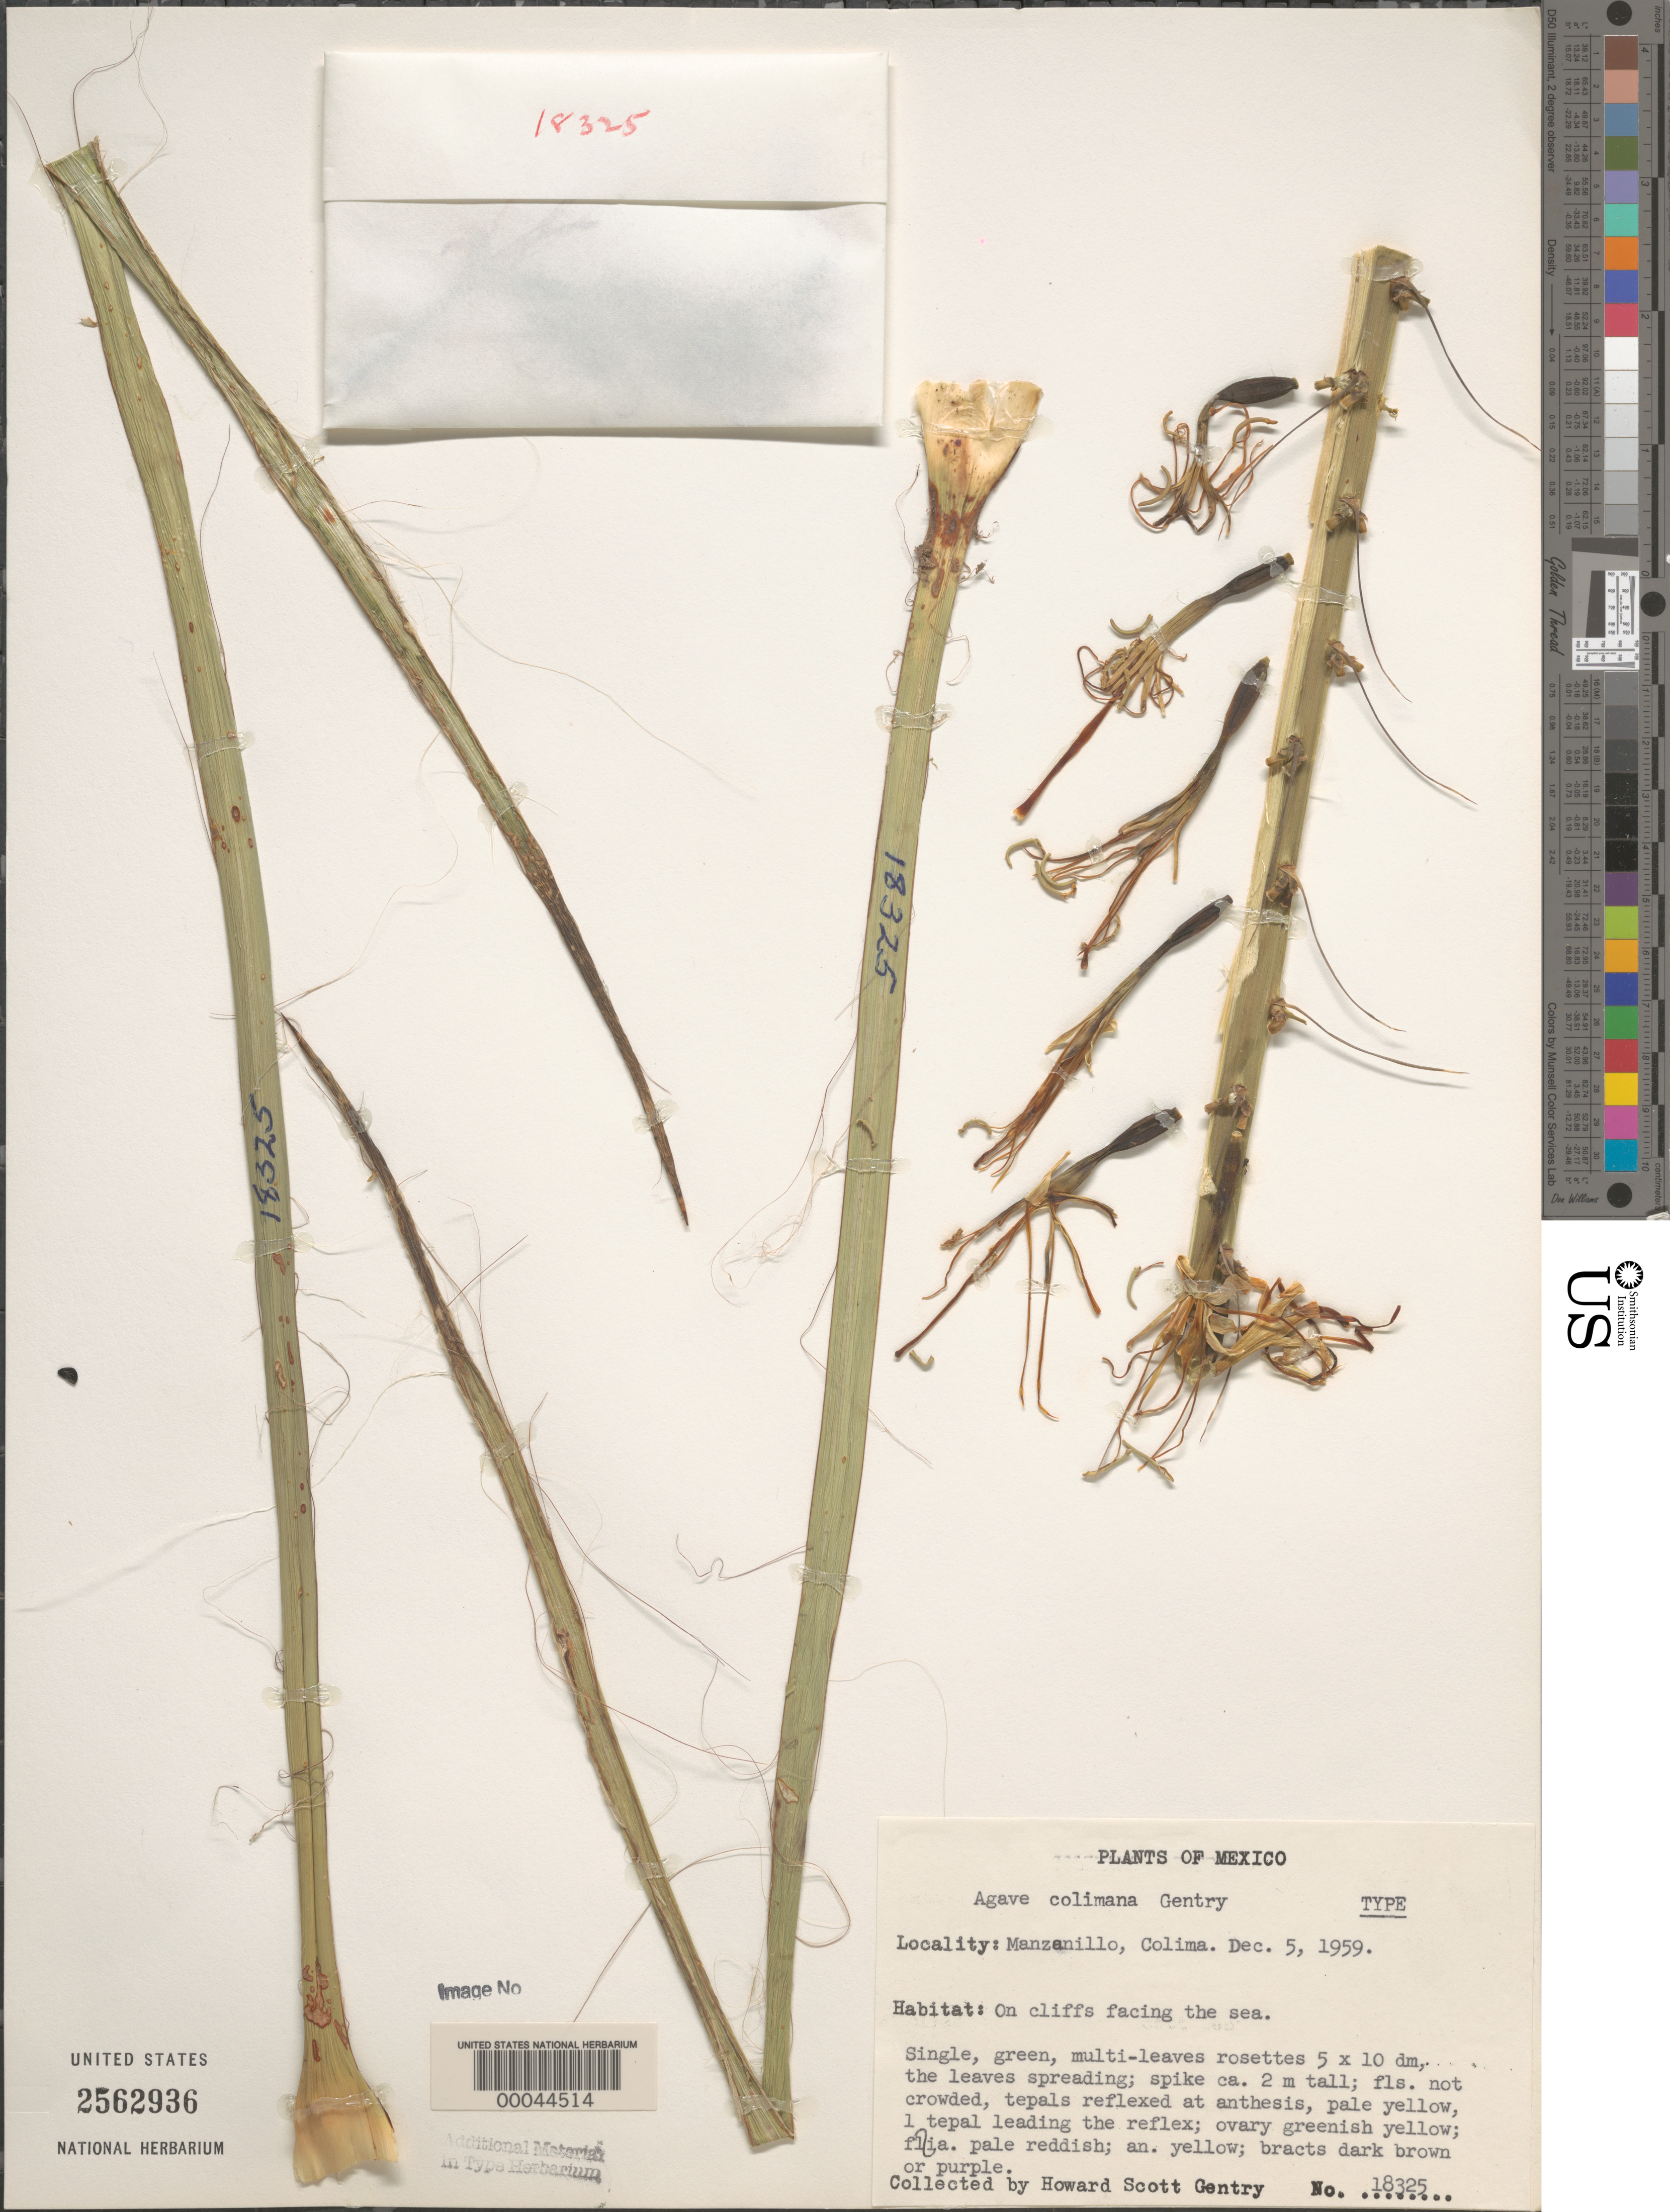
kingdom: Plantae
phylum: Tracheophyta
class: Liliopsida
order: Asparagales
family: Asparagaceae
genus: Agave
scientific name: Agave colimana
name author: Gentry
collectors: H. S. Gentry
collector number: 18325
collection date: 1959-12-05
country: Mexico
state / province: Colima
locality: Manzanillo.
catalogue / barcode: US 2562936